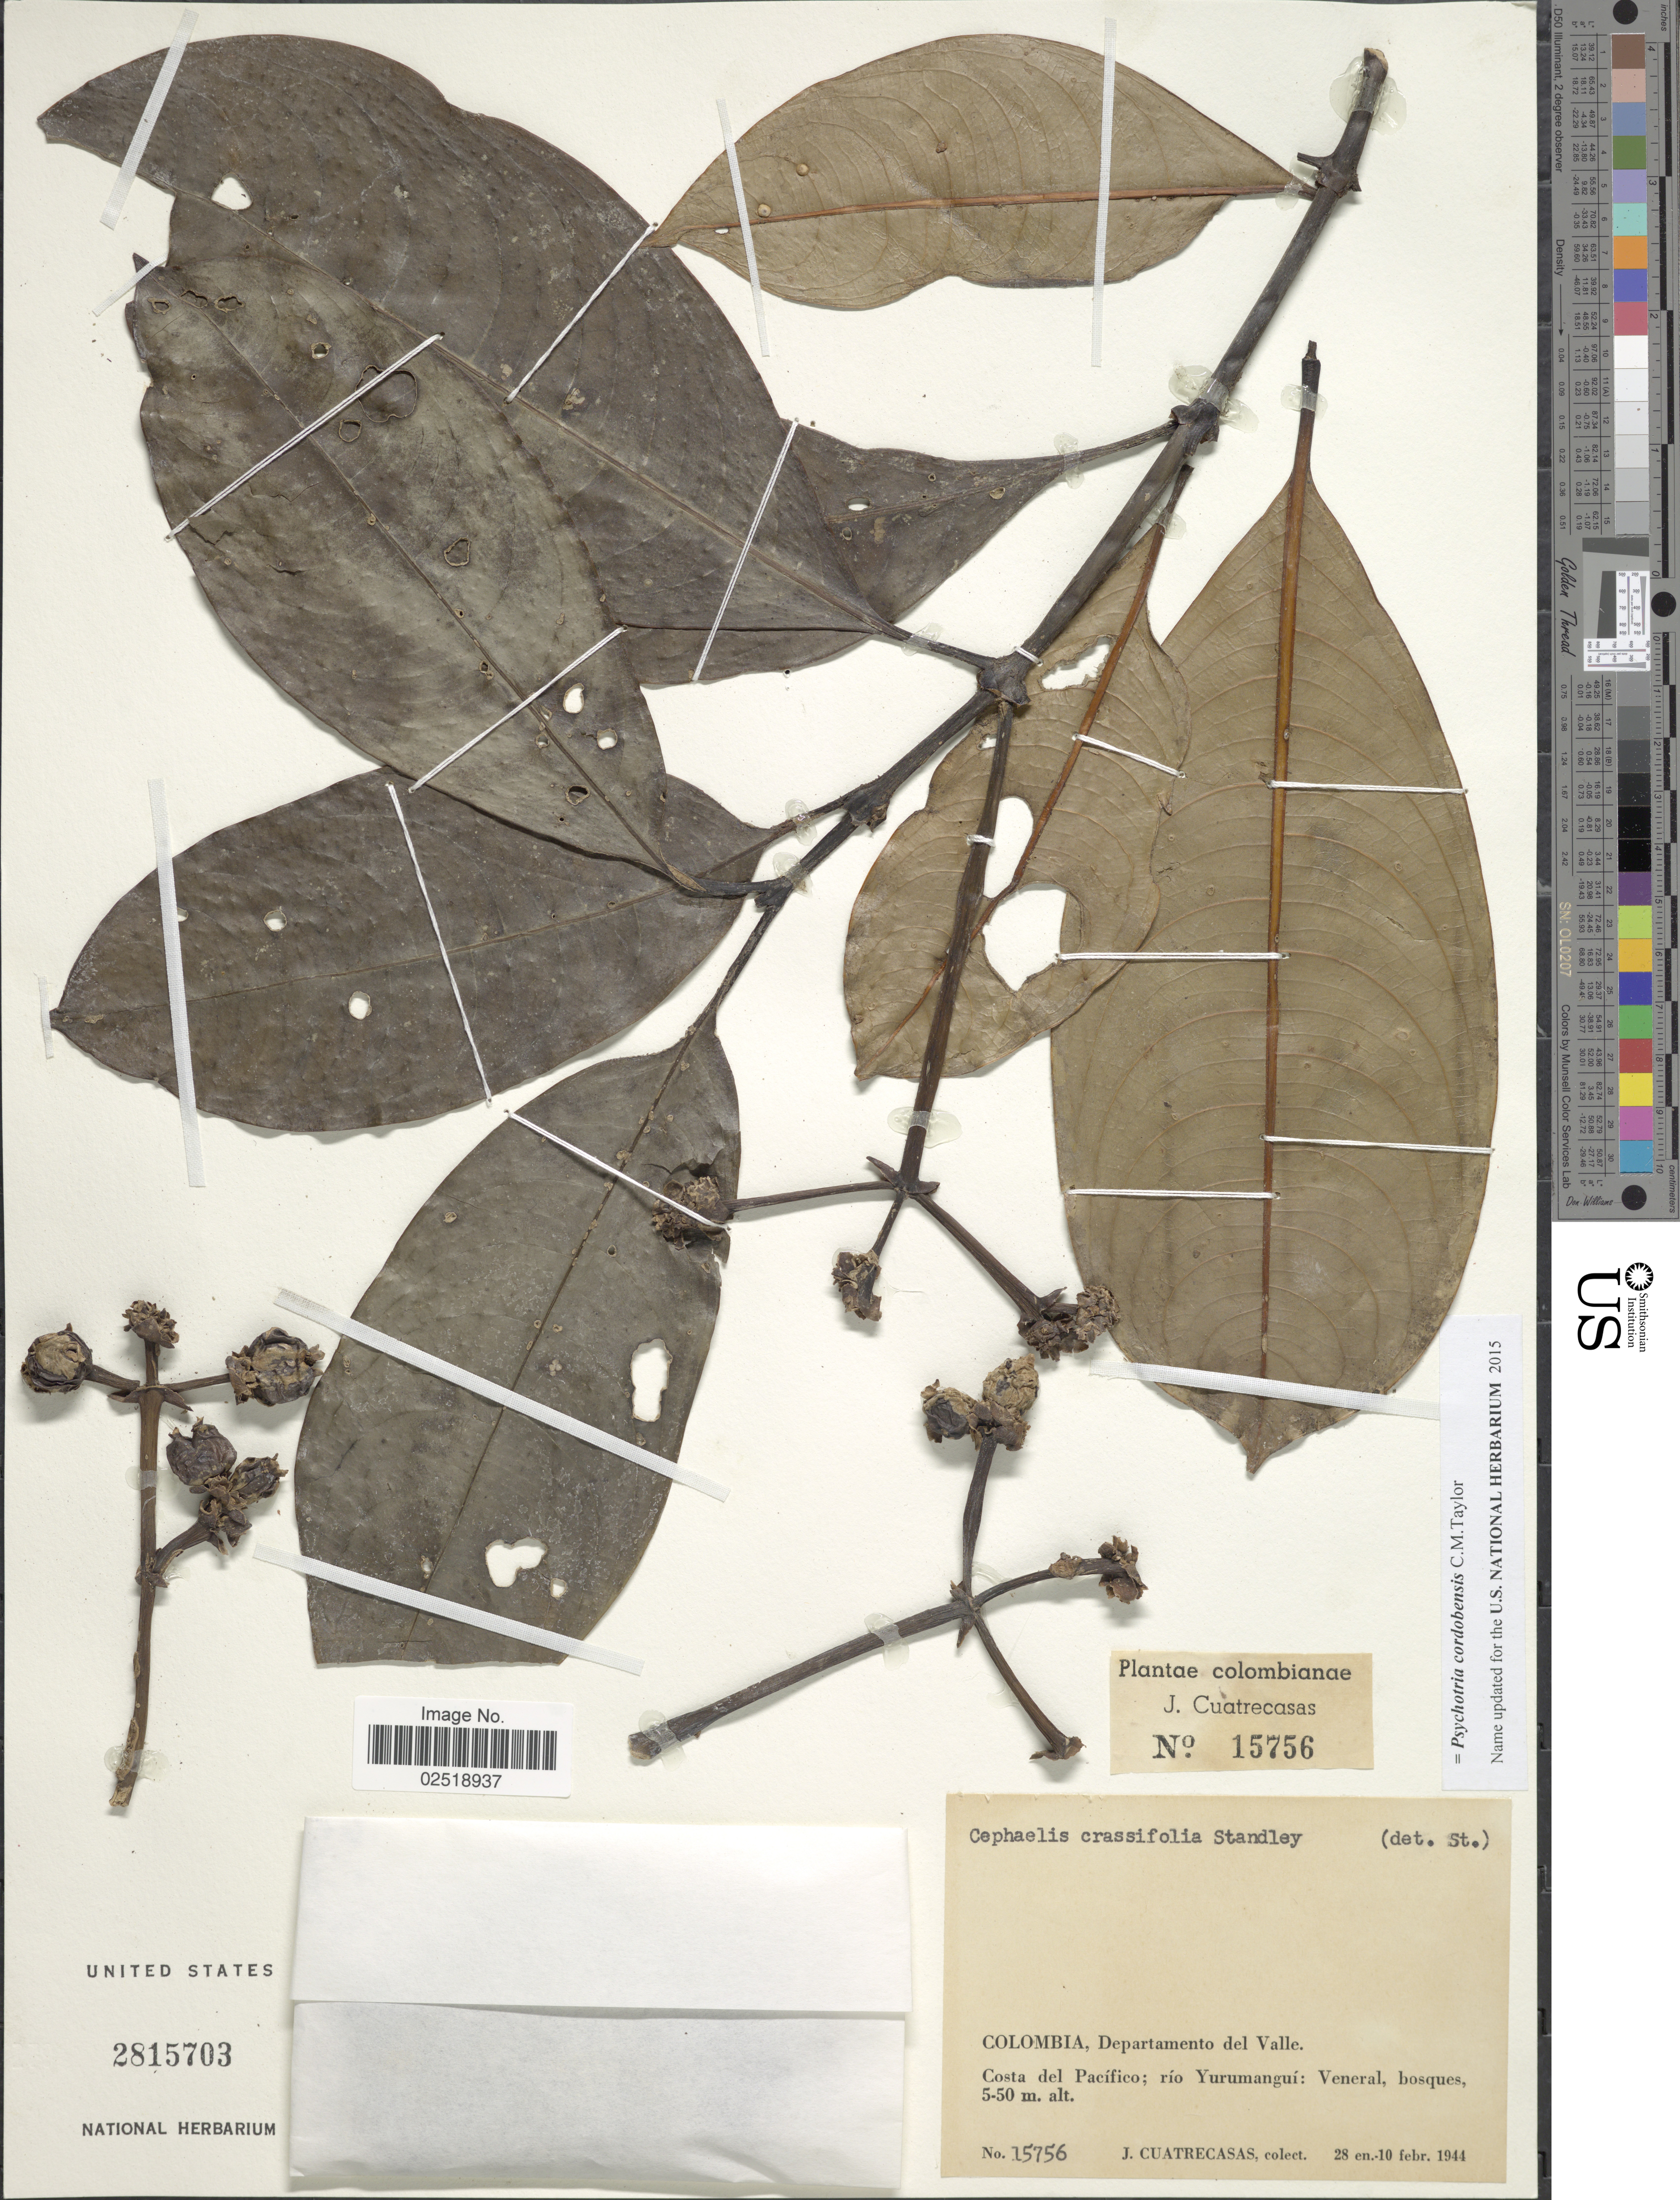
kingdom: Plantae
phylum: Tracheophyta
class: Magnoliopsida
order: Gentianales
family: Rubiaceae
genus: Psychotria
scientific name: Psychotria cordobensis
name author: C.M. Taylor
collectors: J. Cuatrecasas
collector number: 15756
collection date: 1944-01-28/1944-02-10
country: Colombia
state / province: Valle del Cauca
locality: Departamento del Valle. Costa del Pacífico; río Yurumanguí: Veneral, bosques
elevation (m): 5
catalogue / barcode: US 2815703